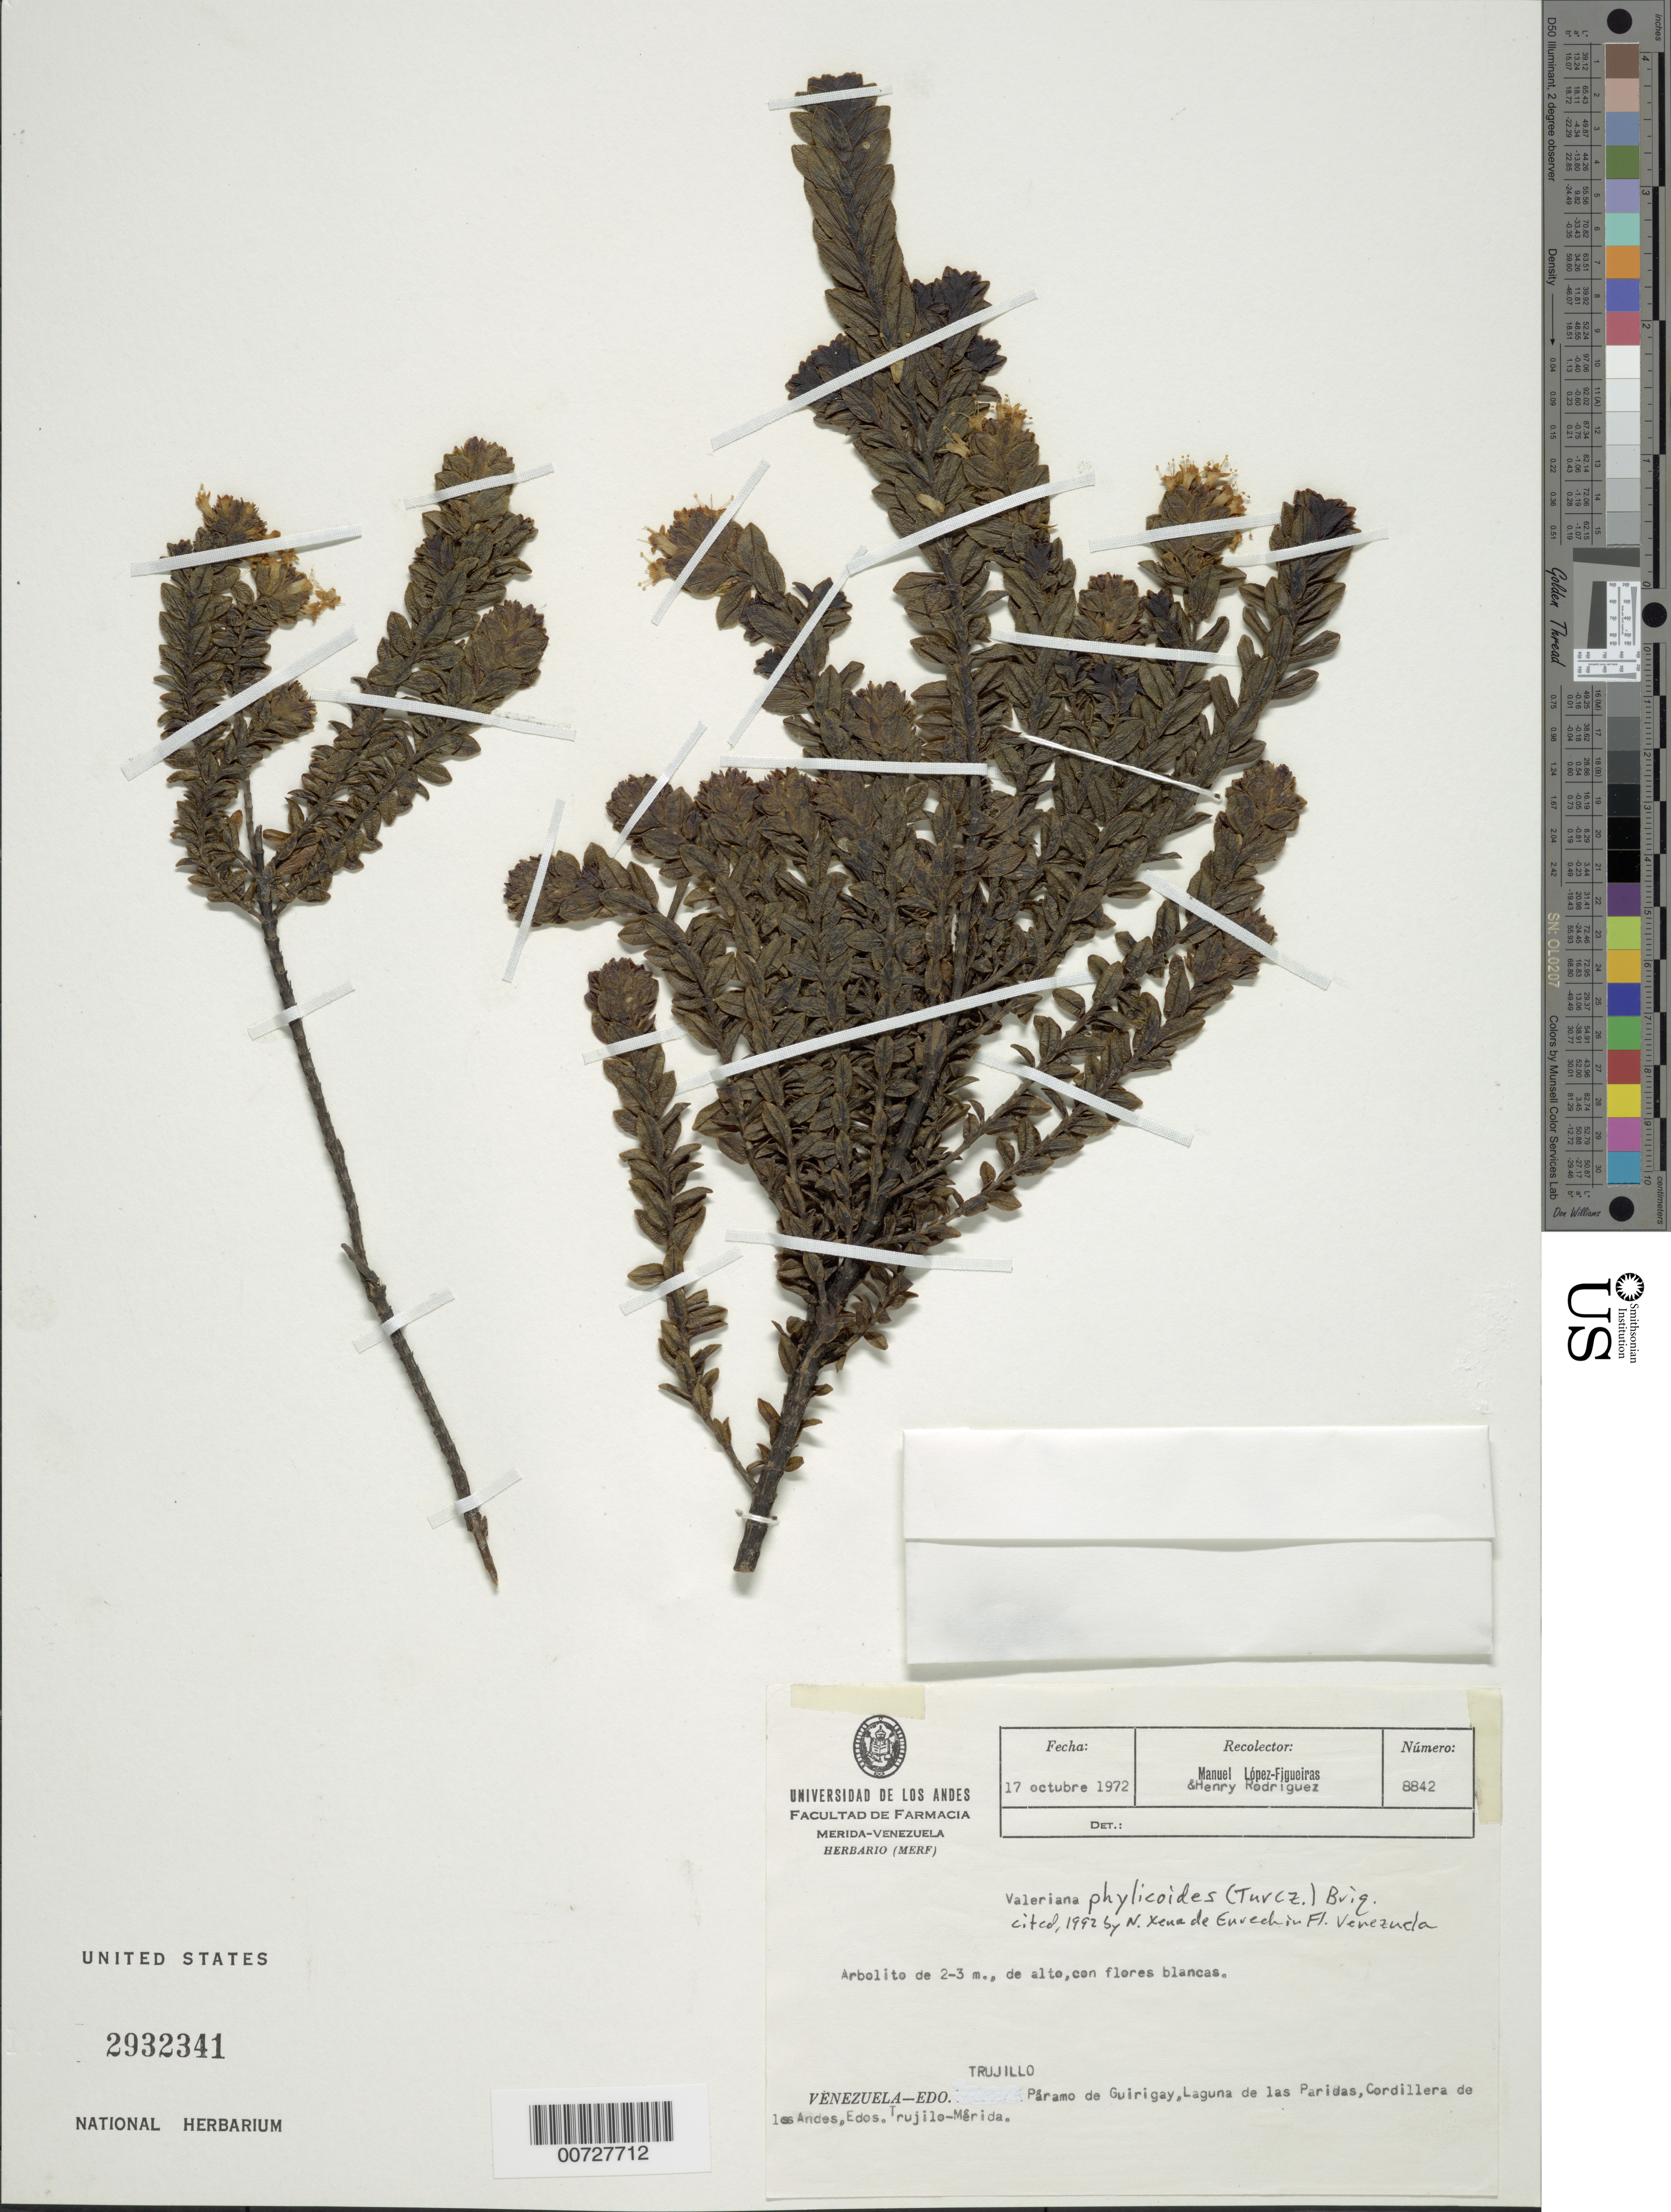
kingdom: Plantae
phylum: Tracheophyta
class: Magnoliopsida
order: Dipsacales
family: Caprifoliaceae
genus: Valeriana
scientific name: Valeriana phylicoides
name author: (Turcz.) Briq.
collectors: M. López Figueiras & H. Rodriguez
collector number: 8842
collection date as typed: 17 Oct 1972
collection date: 1972-10-17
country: Venezuela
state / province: Trujillo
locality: Páramo Guirigay, Laguna de las Paridas, Cordillera de les Andes.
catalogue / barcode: US 2932341